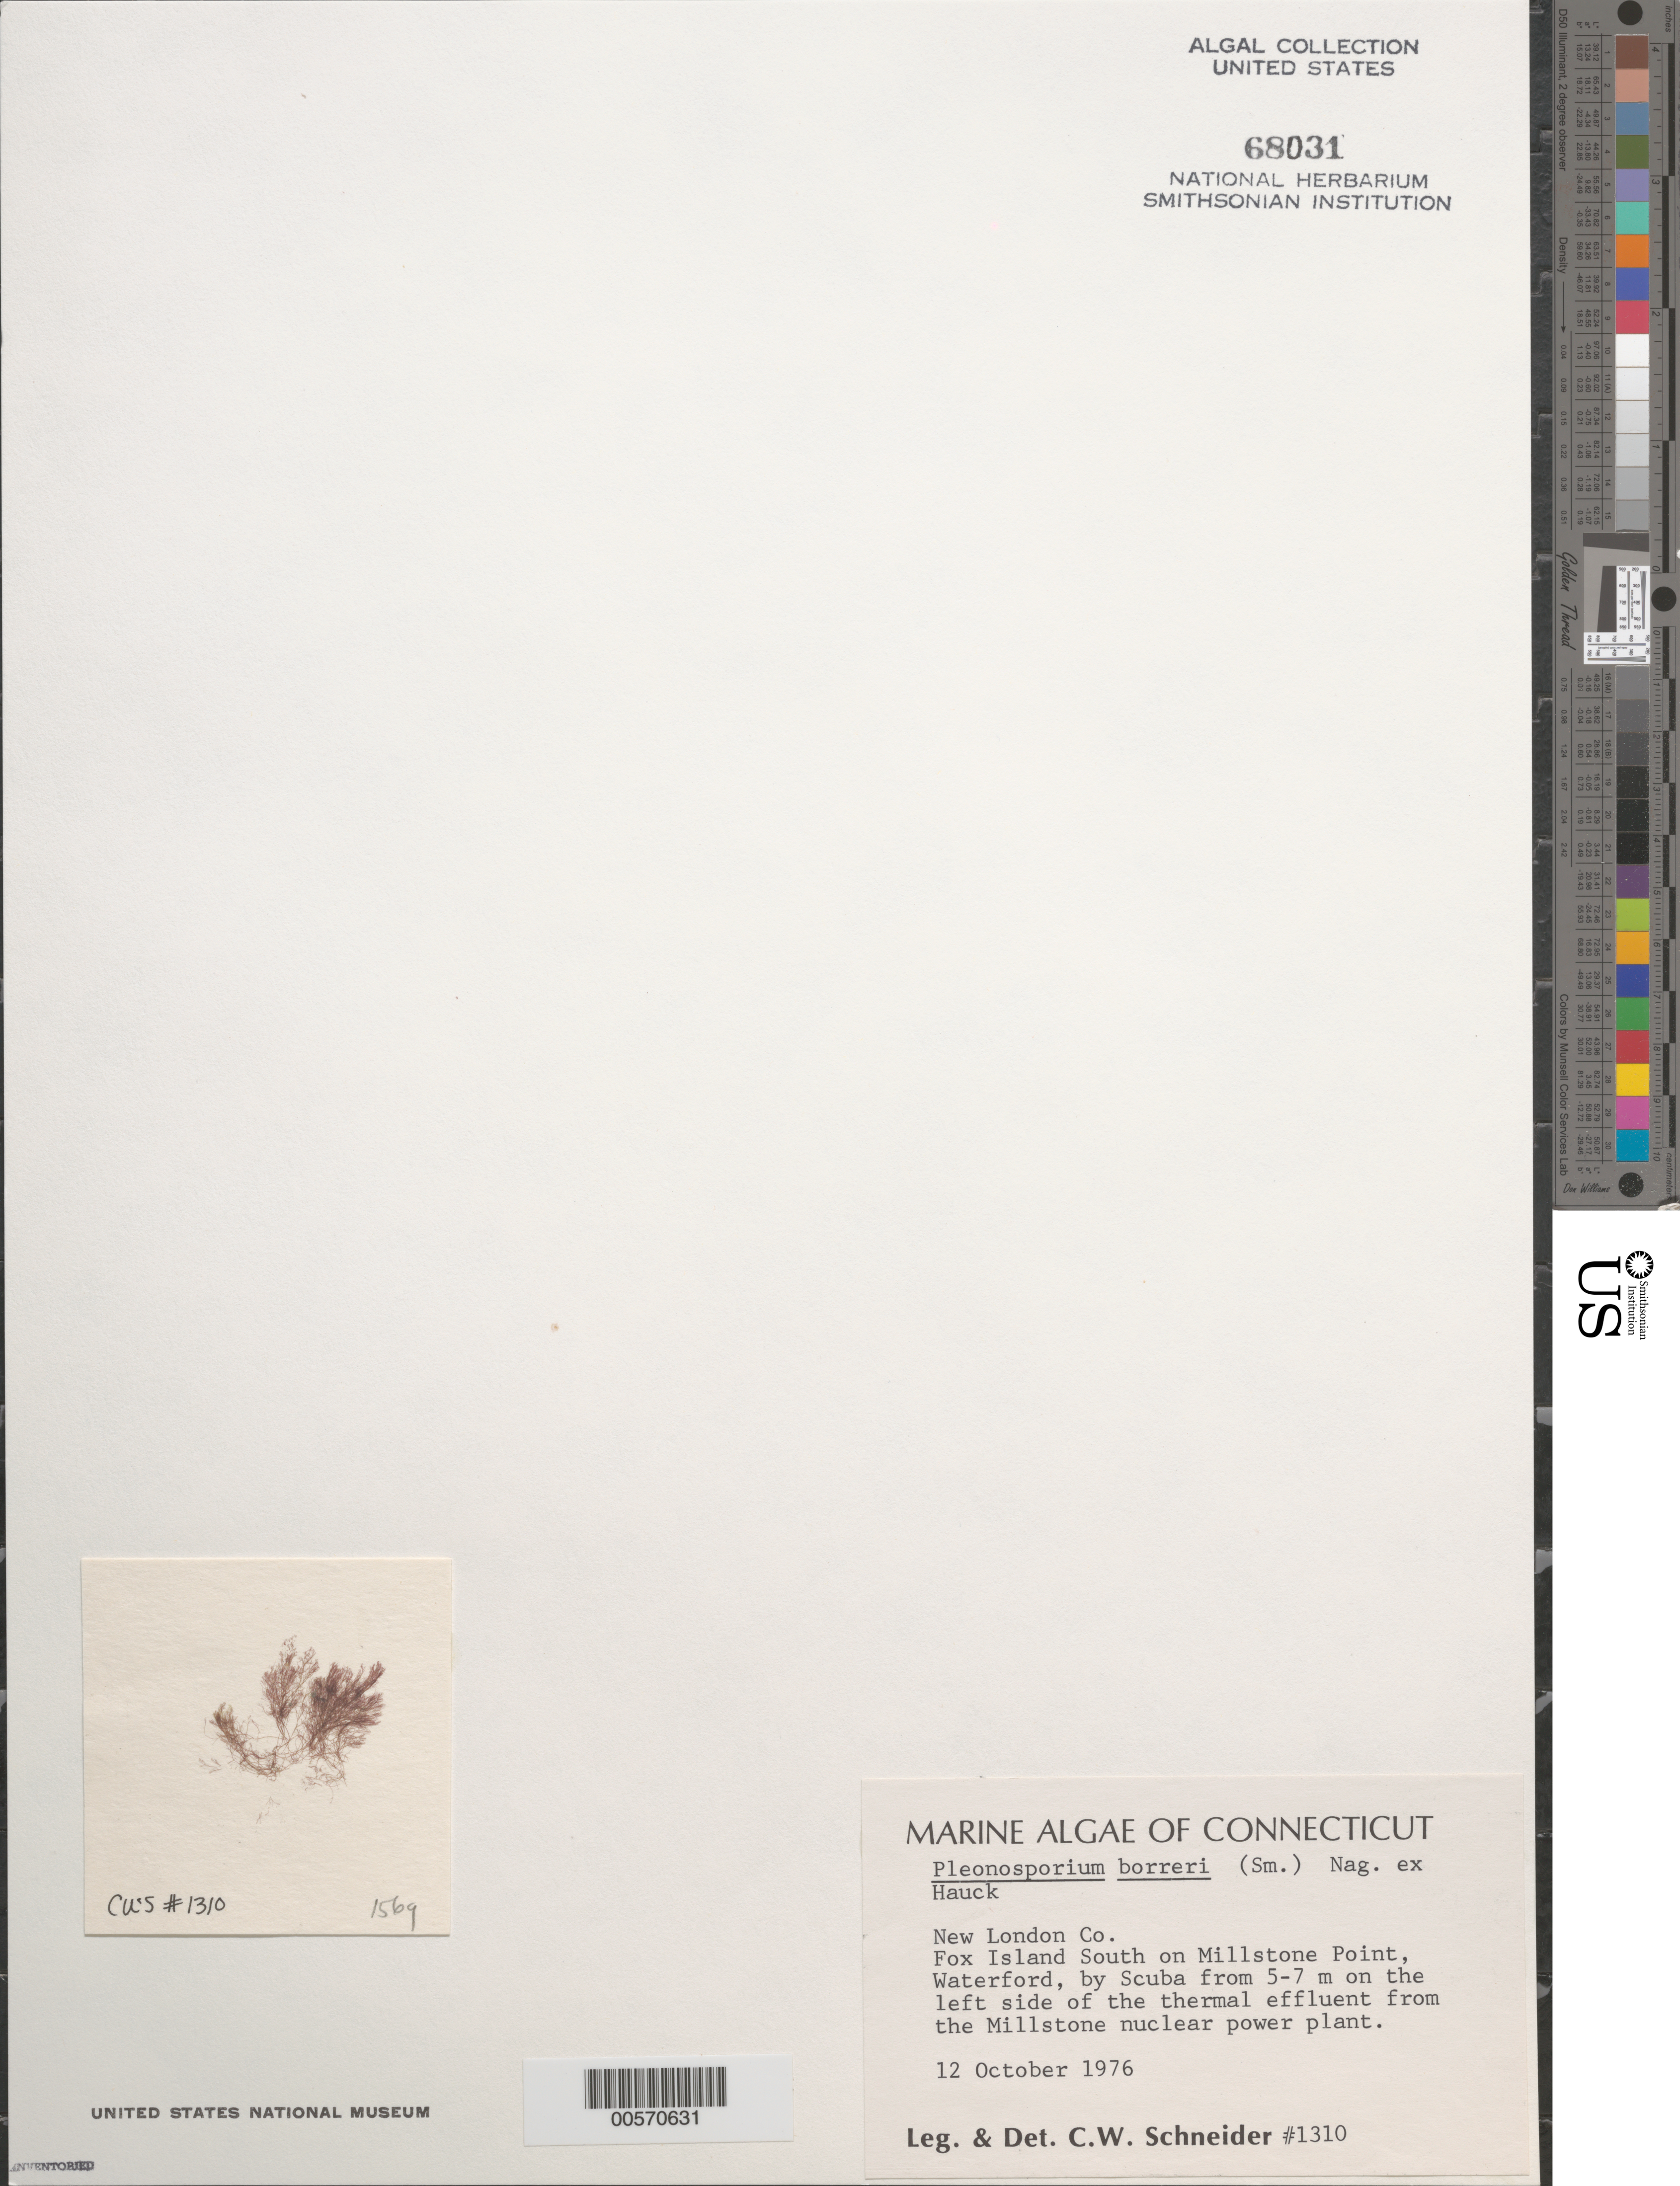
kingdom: Plantae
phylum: Rhodophyta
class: Florideophyceae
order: Ceramiales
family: Wrangeliaceae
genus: Pleonosporium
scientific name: Pleonosporium borreri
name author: (Sm.) Näg.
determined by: Schneider, C. W.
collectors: C. W. Schneider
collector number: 1310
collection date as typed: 12 Oct 1976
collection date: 1976-10-12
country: United States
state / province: Connecticut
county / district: New London County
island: Fox Island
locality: Fox Island South, Millstone Point, Waterford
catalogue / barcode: US 68031